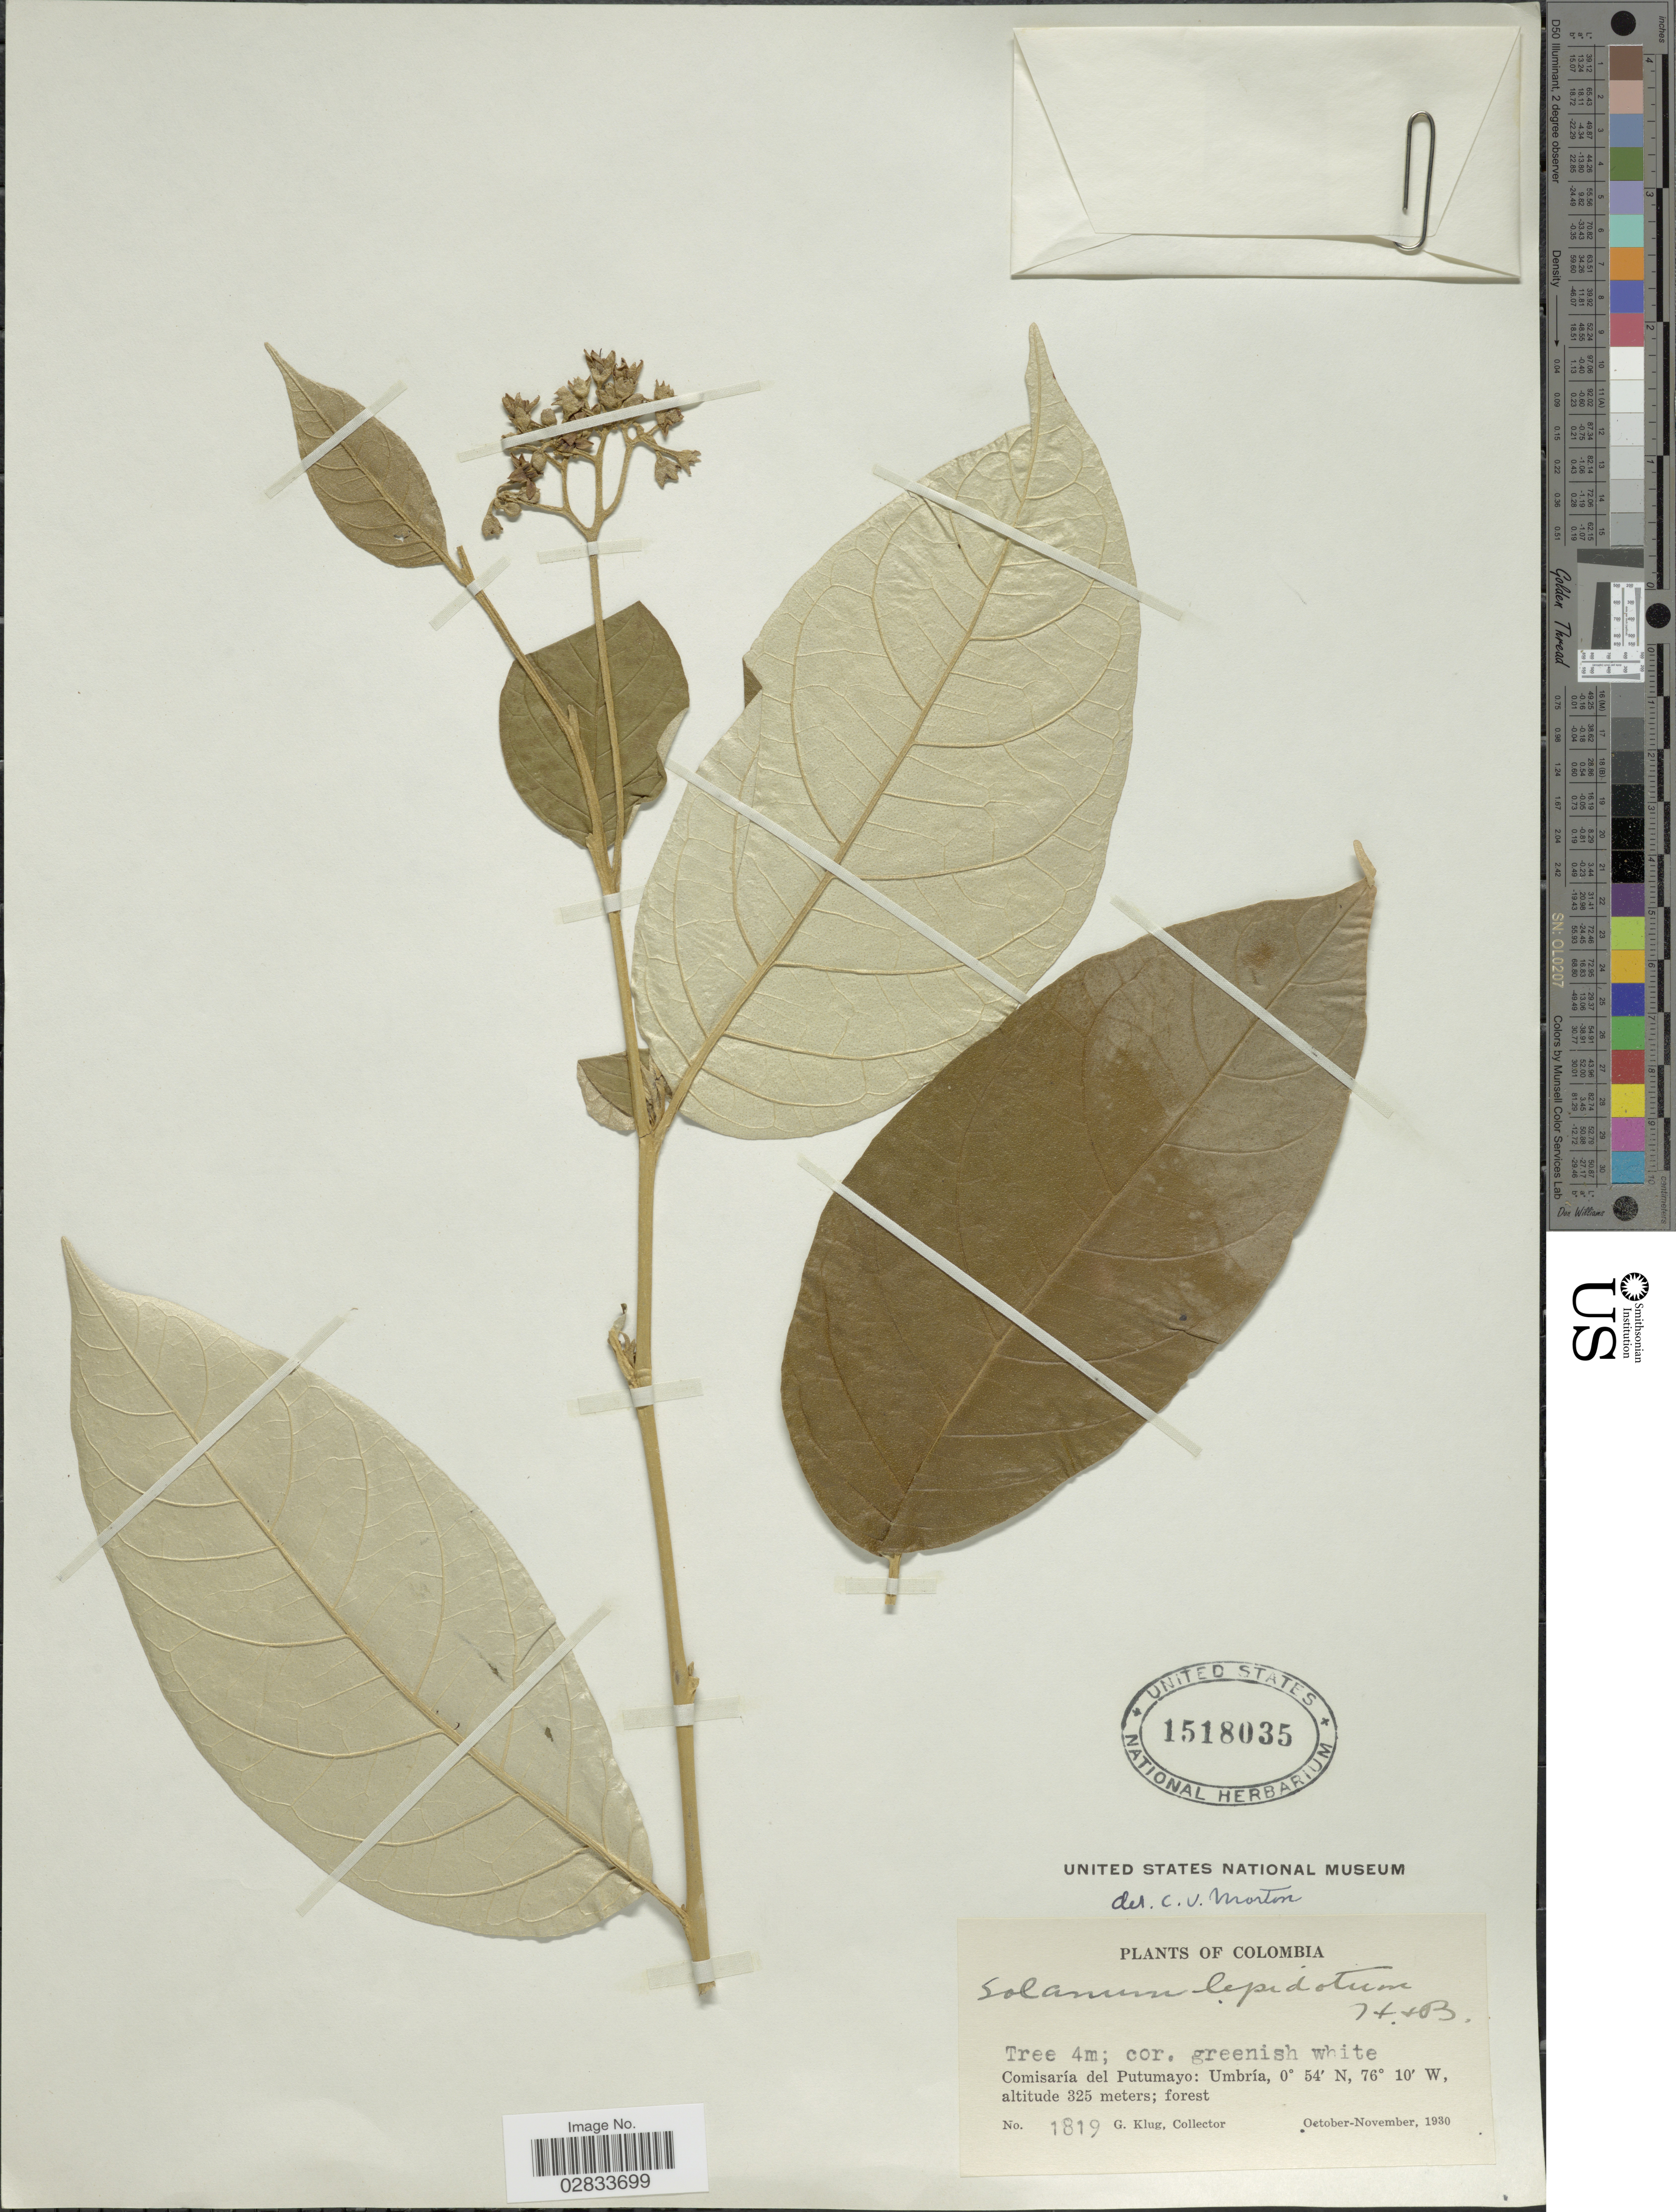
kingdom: Plantae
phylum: Tracheophyta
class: Magnoliopsida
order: Solanales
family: Solanaceae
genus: Solanum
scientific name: Solanum lepidotum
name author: Humb. & Bonpl. ex Dunal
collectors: G. Klug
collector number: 1819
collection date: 1930-10/1930-11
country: Colombia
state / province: Putumayo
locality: Comisaría del Putumayo: Umbría.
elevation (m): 325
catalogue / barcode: US 1518035